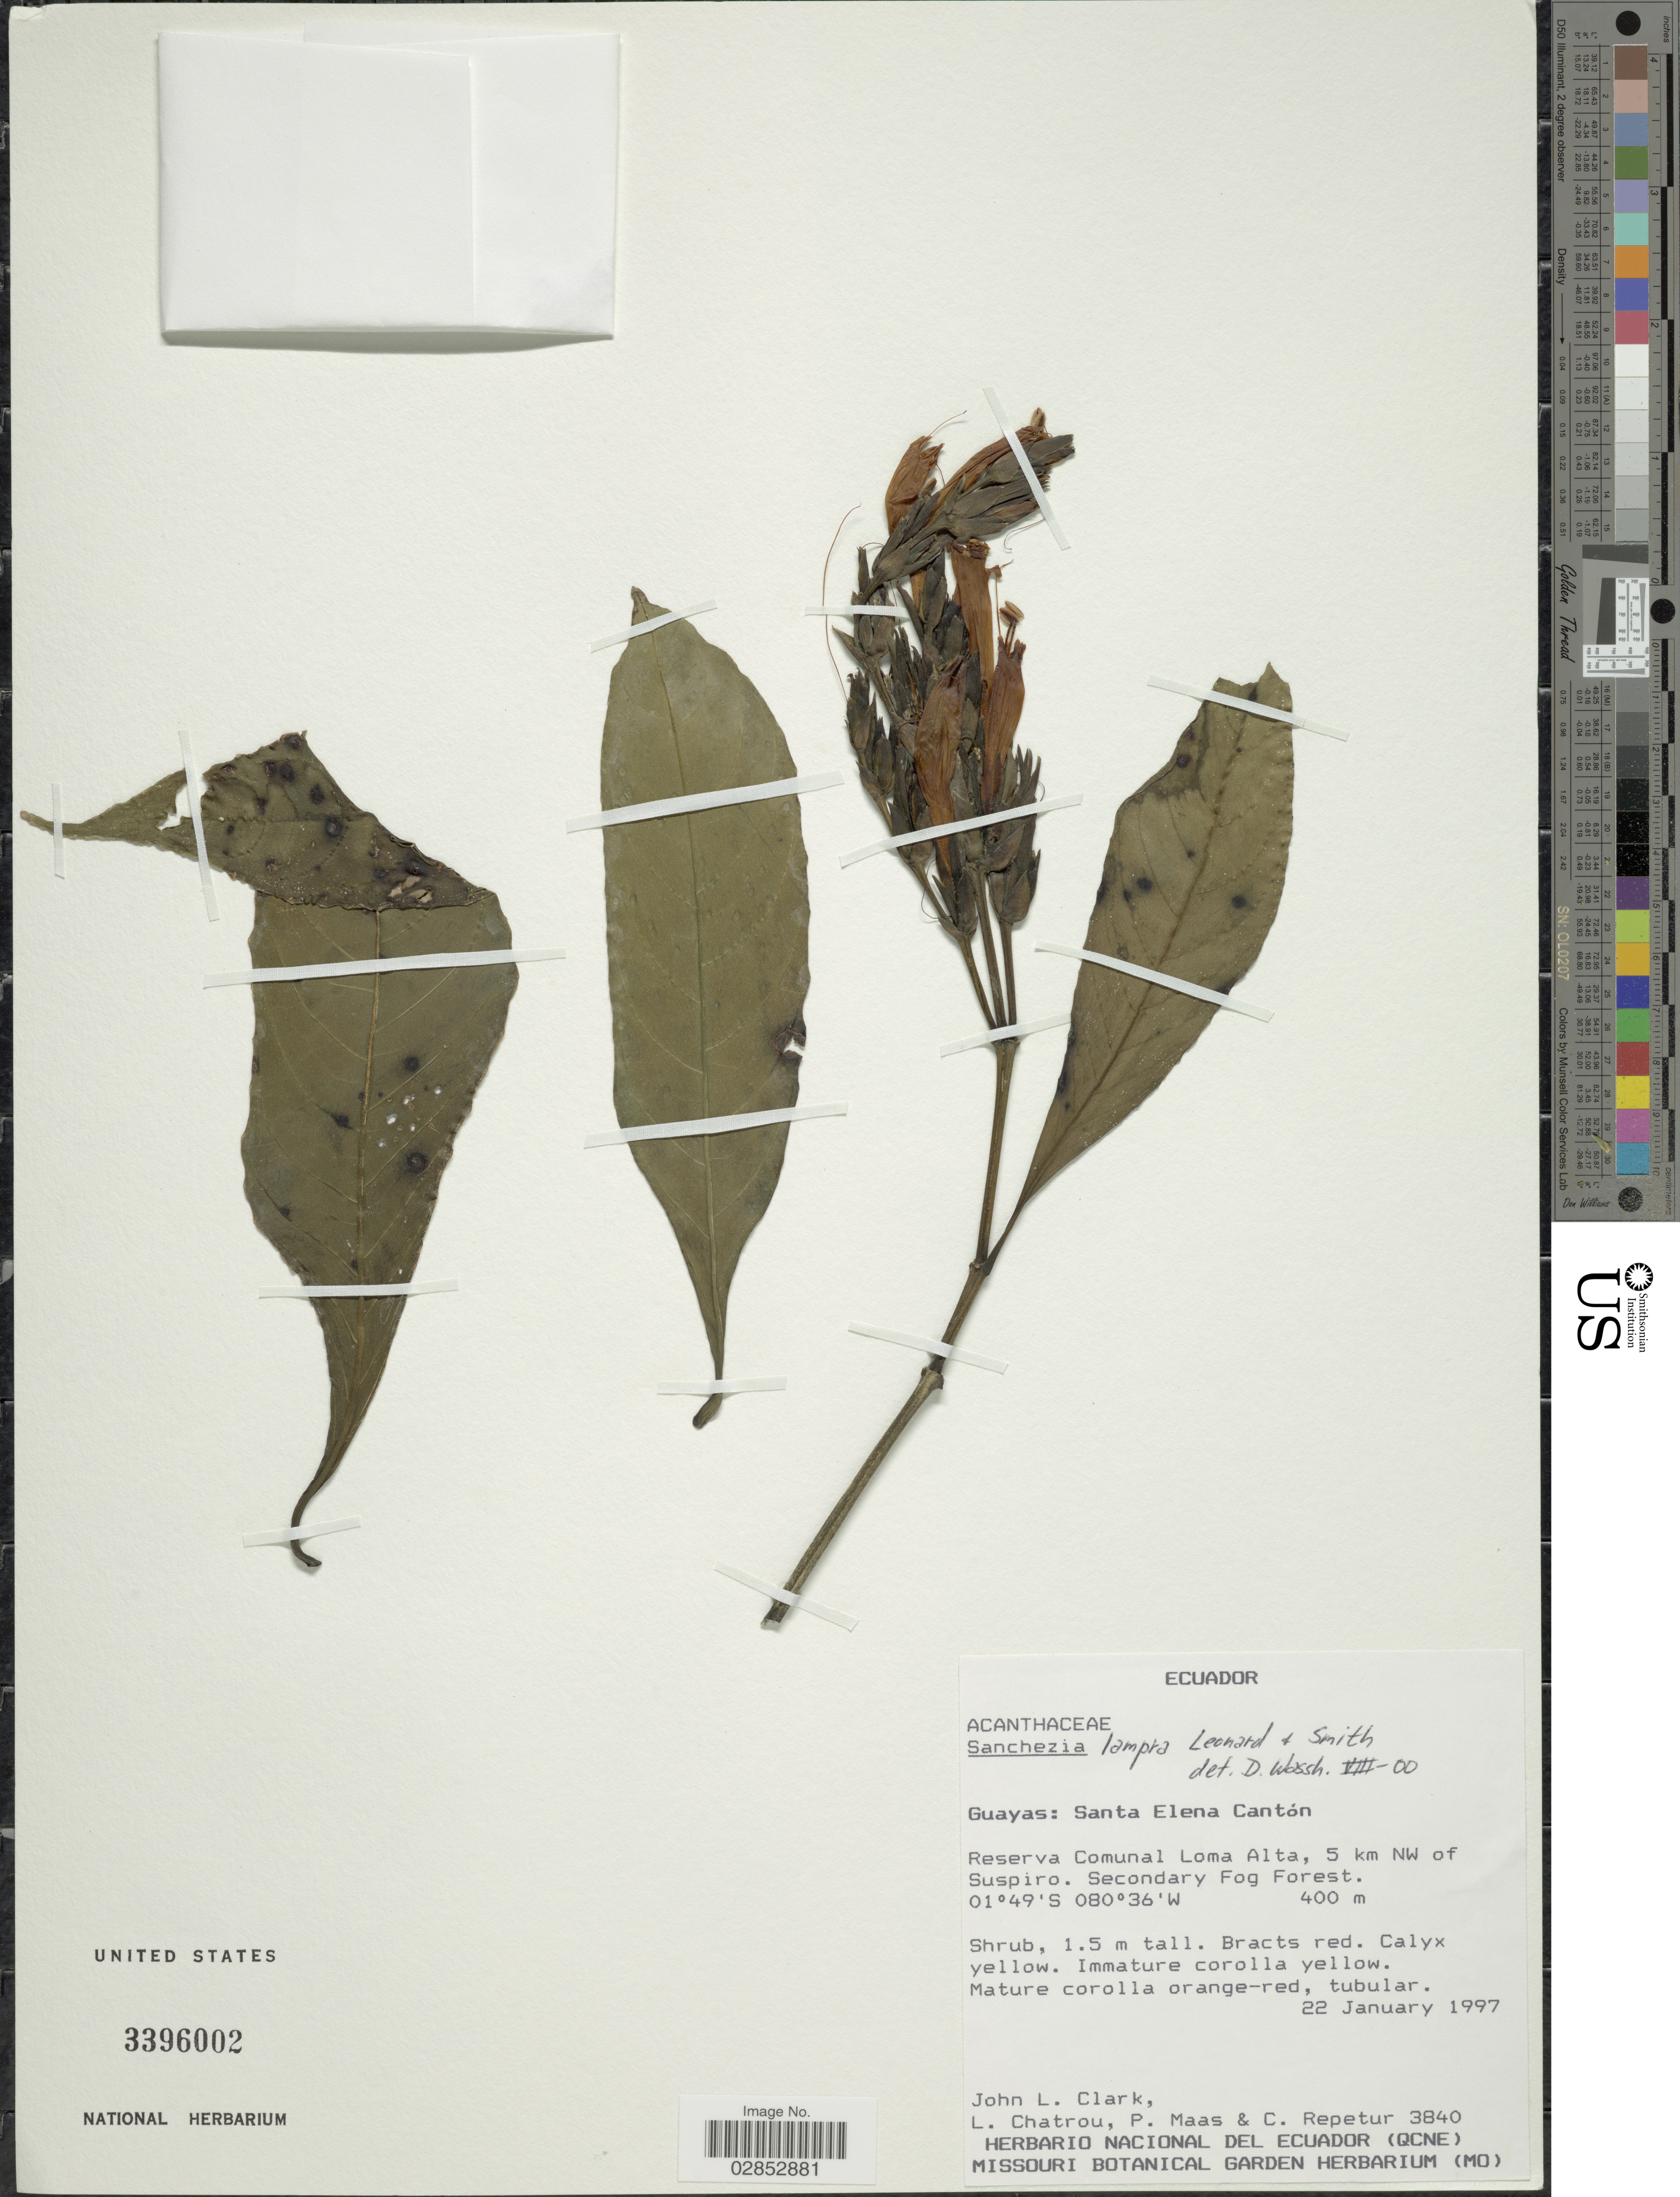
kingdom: Plantae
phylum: Tracheophyta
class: Magnoliopsida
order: Lamiales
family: Acanthaceae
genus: Sanchezia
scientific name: Sanchezia parviflora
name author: Leonard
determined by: Azevedo, Igor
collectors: J. L. Clark, L. W. Chatrou, P. Maas & C. Repetur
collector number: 3840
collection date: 1997-01-22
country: Ecuador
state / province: Guayas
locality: Santa Elena Cantón. Reserva Comunal Loma Alta, 5 km NW of Suspiro.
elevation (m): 400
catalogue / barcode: US 3396002